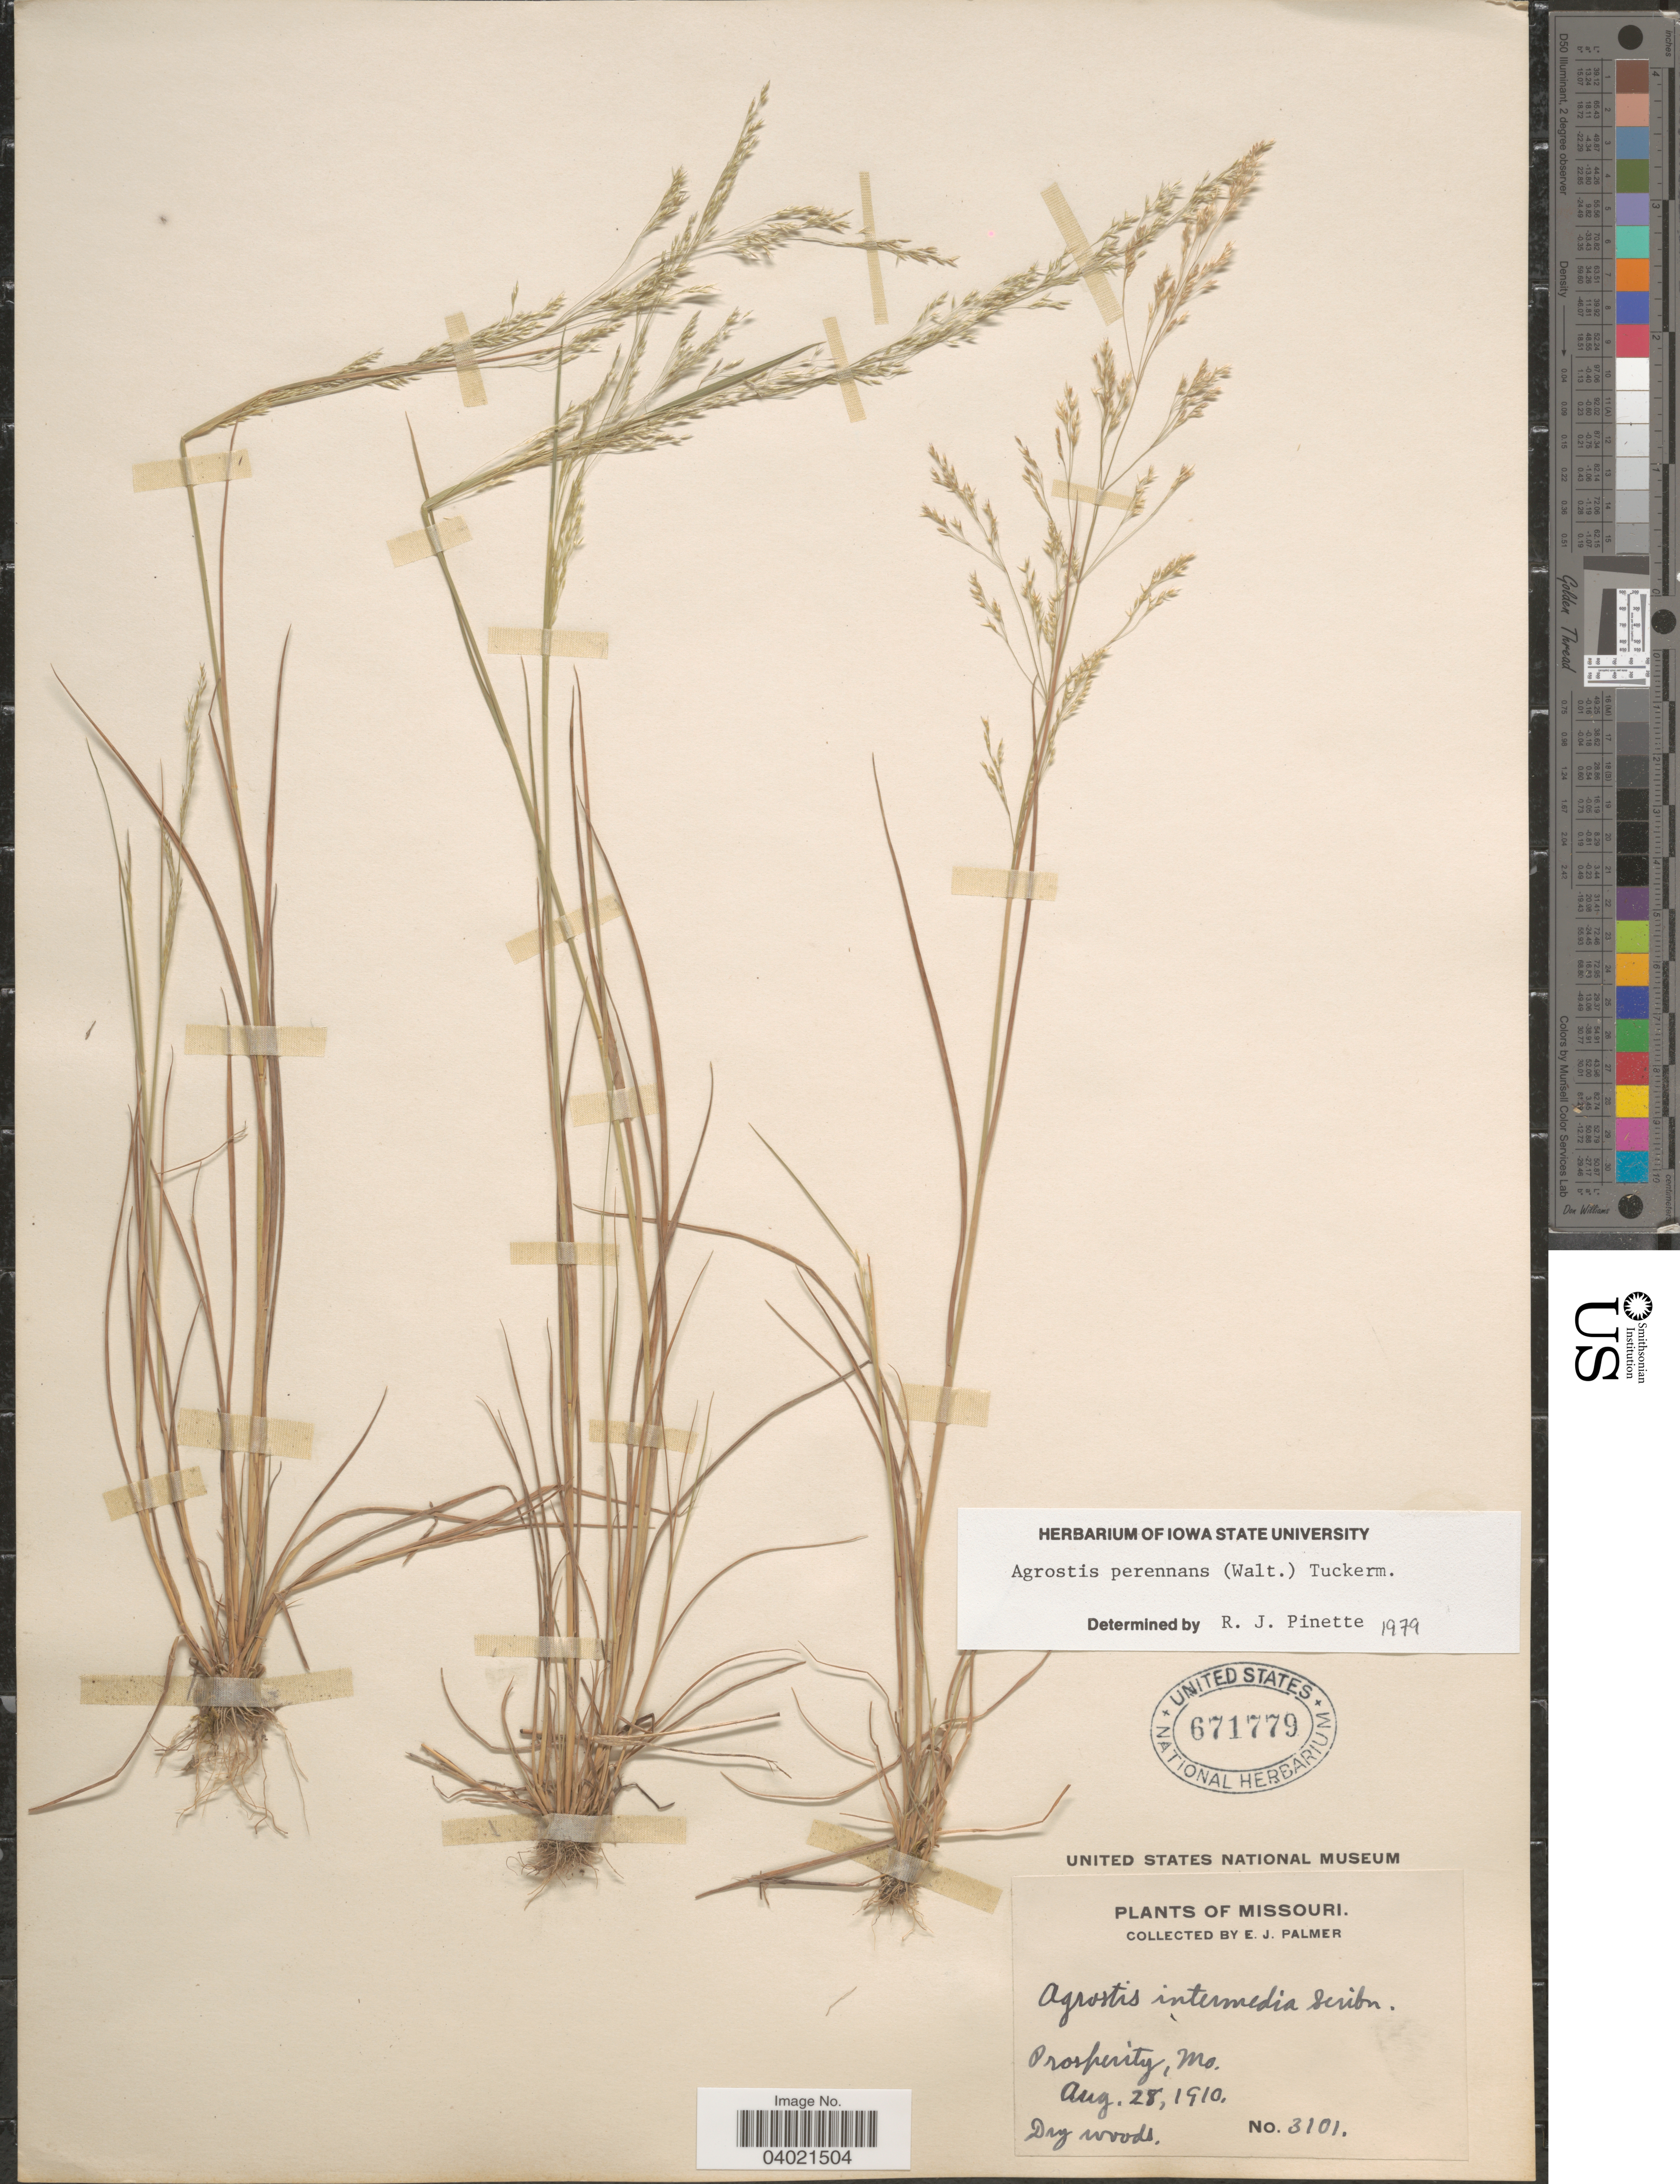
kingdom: Plantae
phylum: Tracheophyta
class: Liliopsida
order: Poales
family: Poaceae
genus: Agrostis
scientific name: Agrostis perennans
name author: (Walter) Tuck.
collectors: E. J. Palmer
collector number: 3101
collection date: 1910-08-28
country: United States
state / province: Missouri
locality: Prosperity.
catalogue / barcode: US 671779